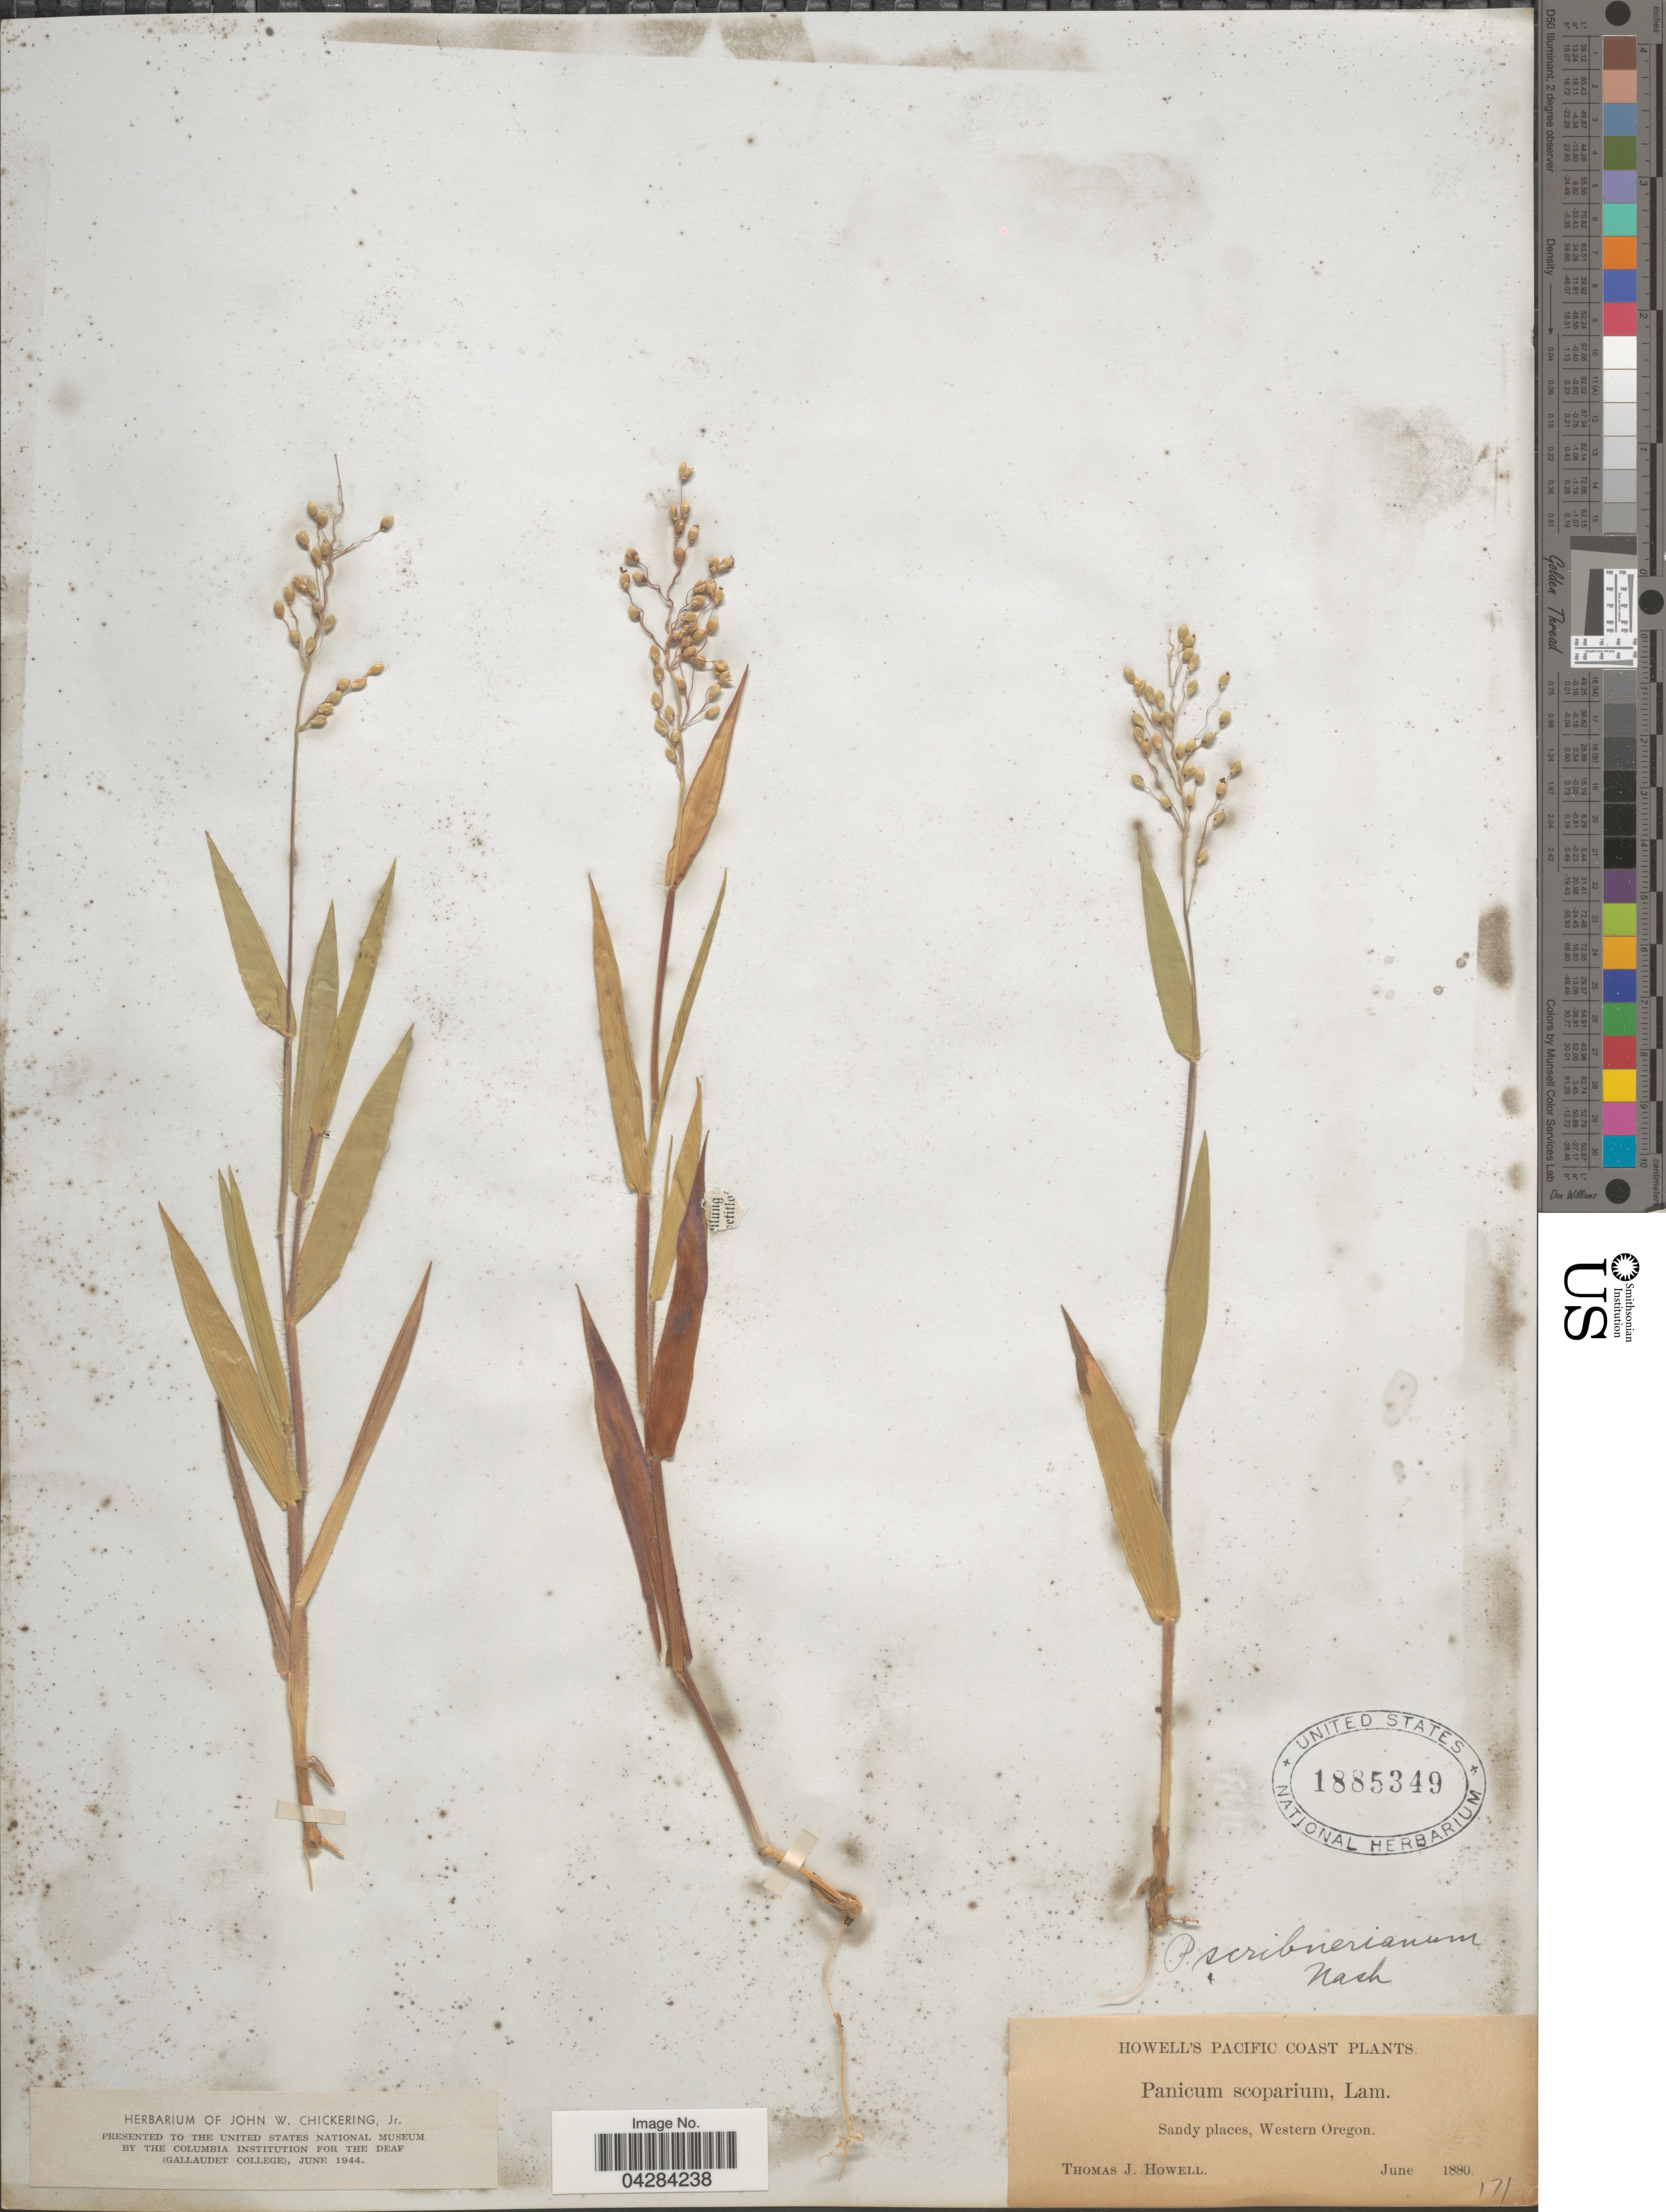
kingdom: Plantae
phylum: Tracheophyta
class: Liliopsida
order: Poales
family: Poaceae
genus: Dichanthelium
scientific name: Dichanthelium oligosanthes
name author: (Schult.) Gould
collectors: T. J. Howell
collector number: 171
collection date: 1880-06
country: United States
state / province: Oregon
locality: Pacific Coast. Sandy places, Western Oregon.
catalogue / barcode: US 1885349